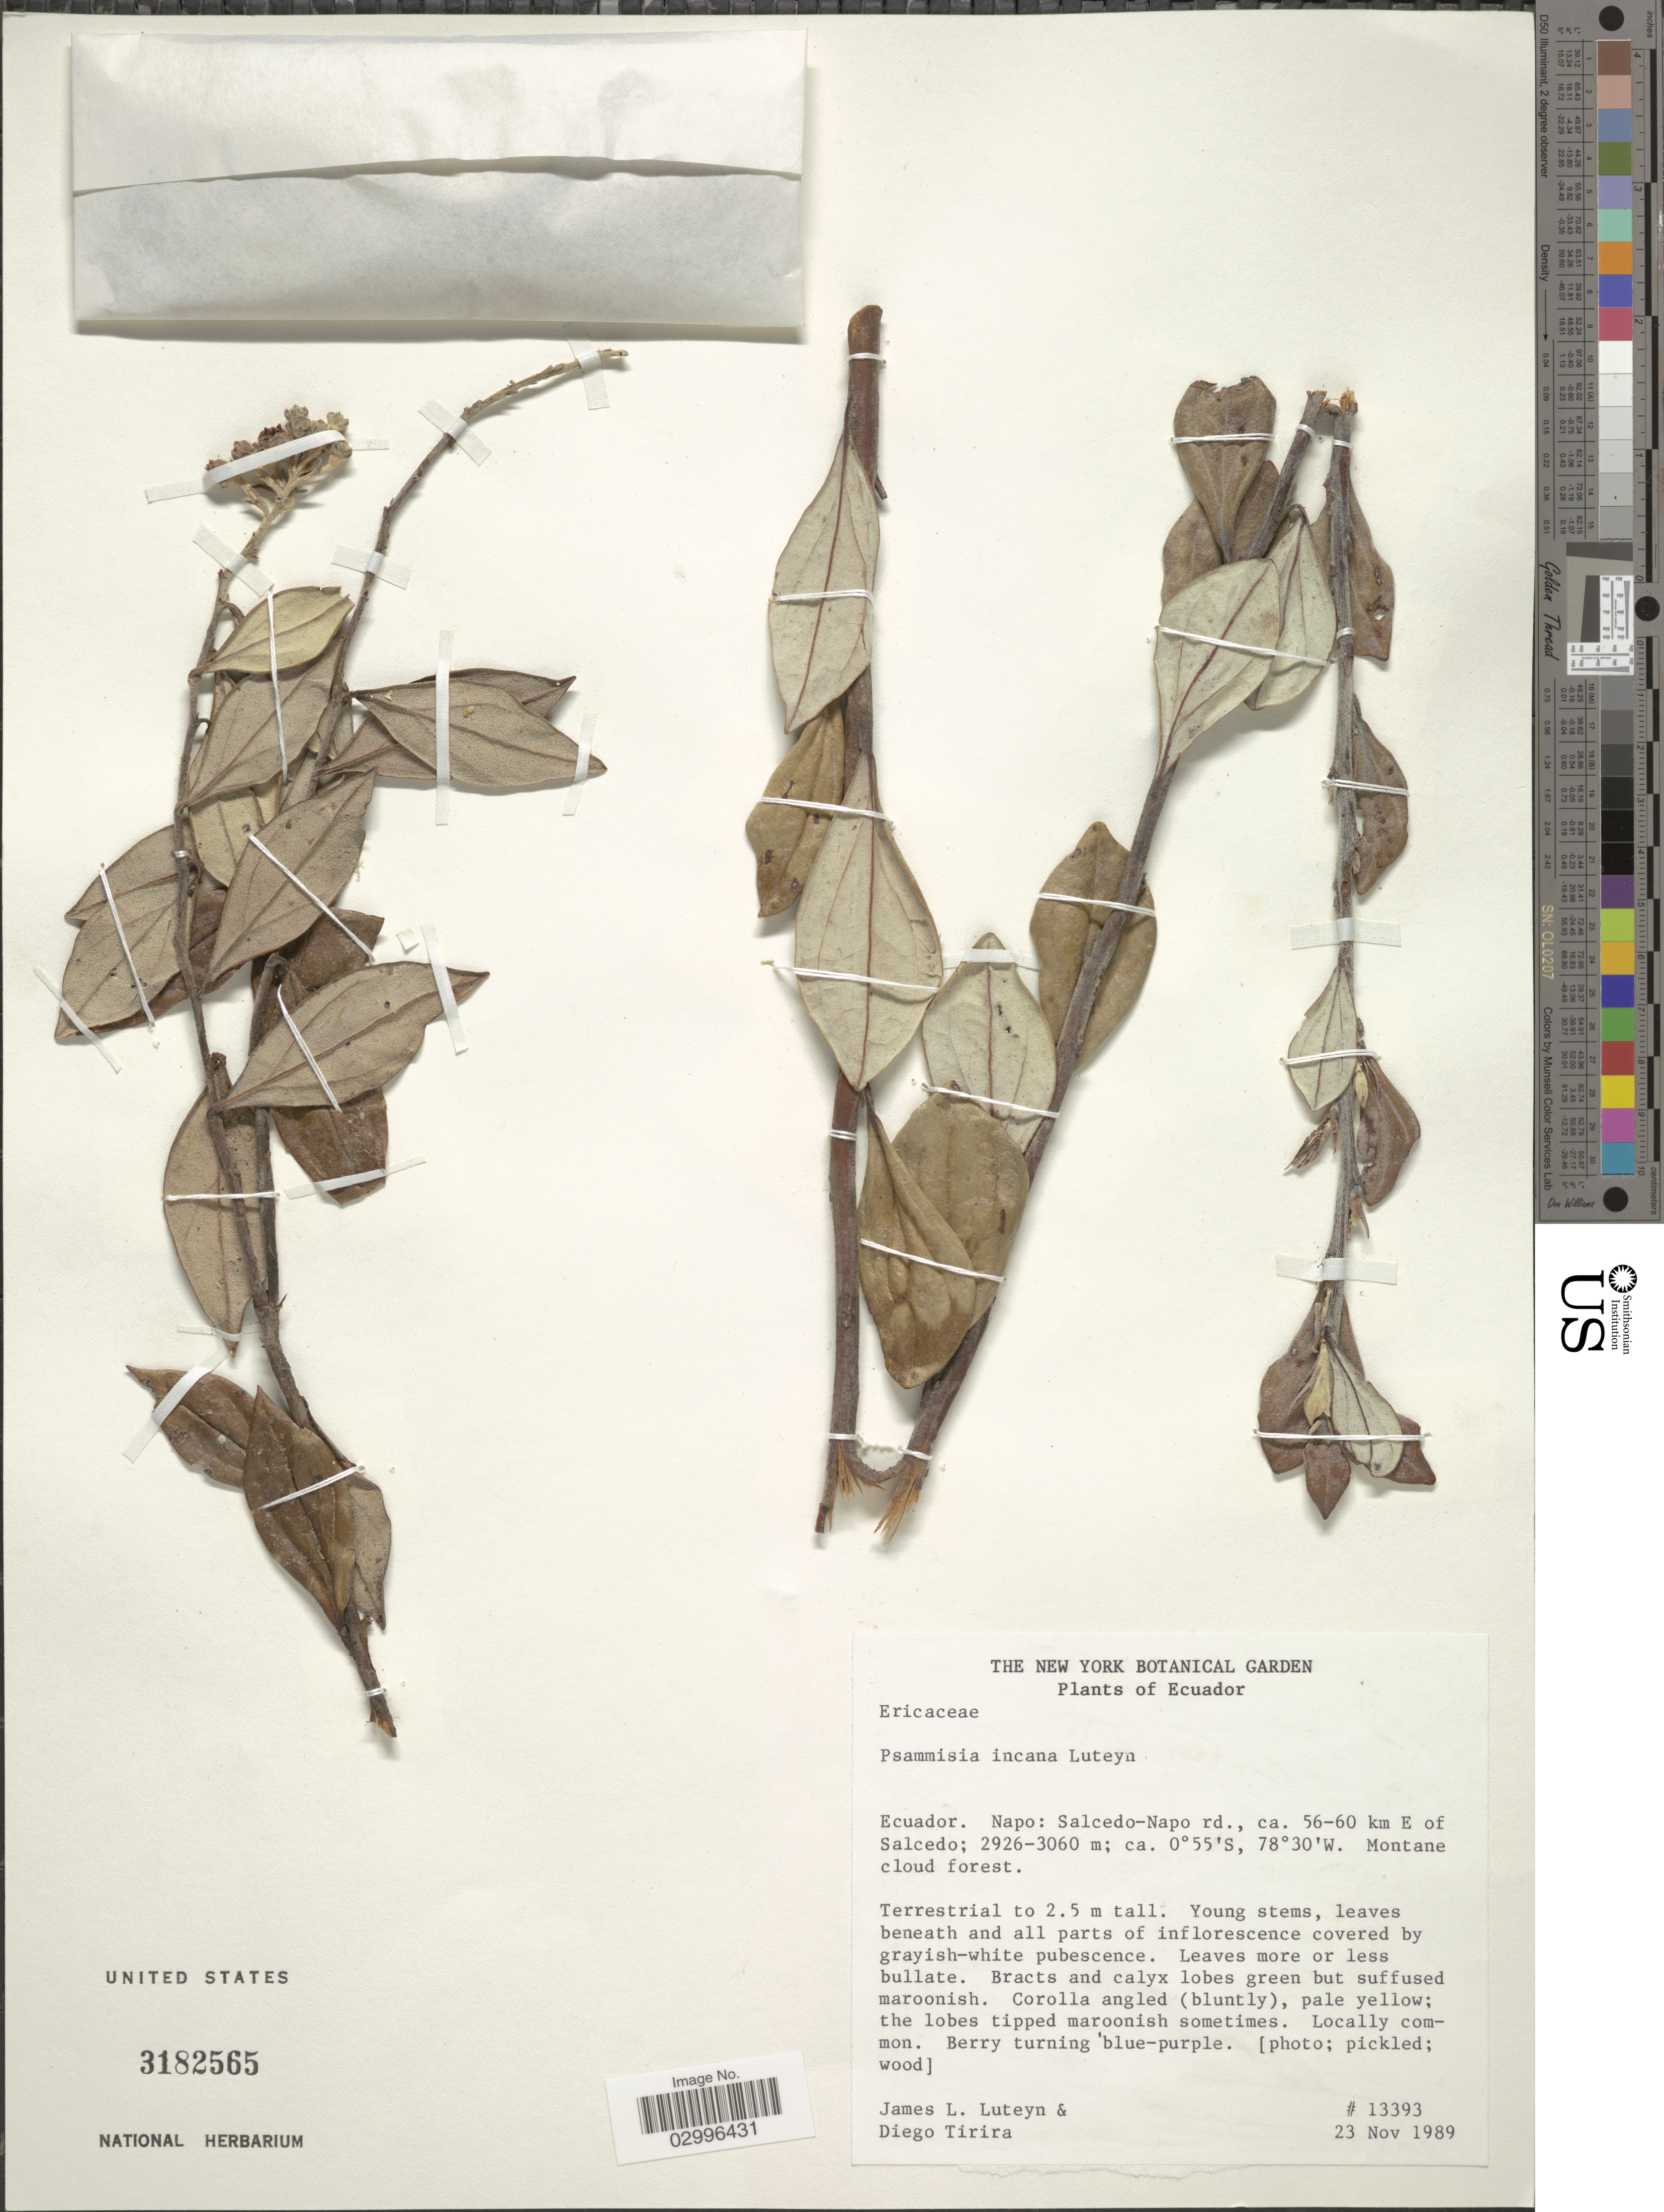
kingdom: Plantae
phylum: Tracheophyta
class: Magnoliopsida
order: Ericales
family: Ericaceae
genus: Psammisia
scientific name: Psammisia incana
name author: Luteyn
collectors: J. L. Luteyn & D. Tirira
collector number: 13393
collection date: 1989-11-23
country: Ecuador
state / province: Napo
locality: Salcedo-Napo rd., ca. 56-60 km E of Salcedo.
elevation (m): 2926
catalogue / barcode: US 3182565